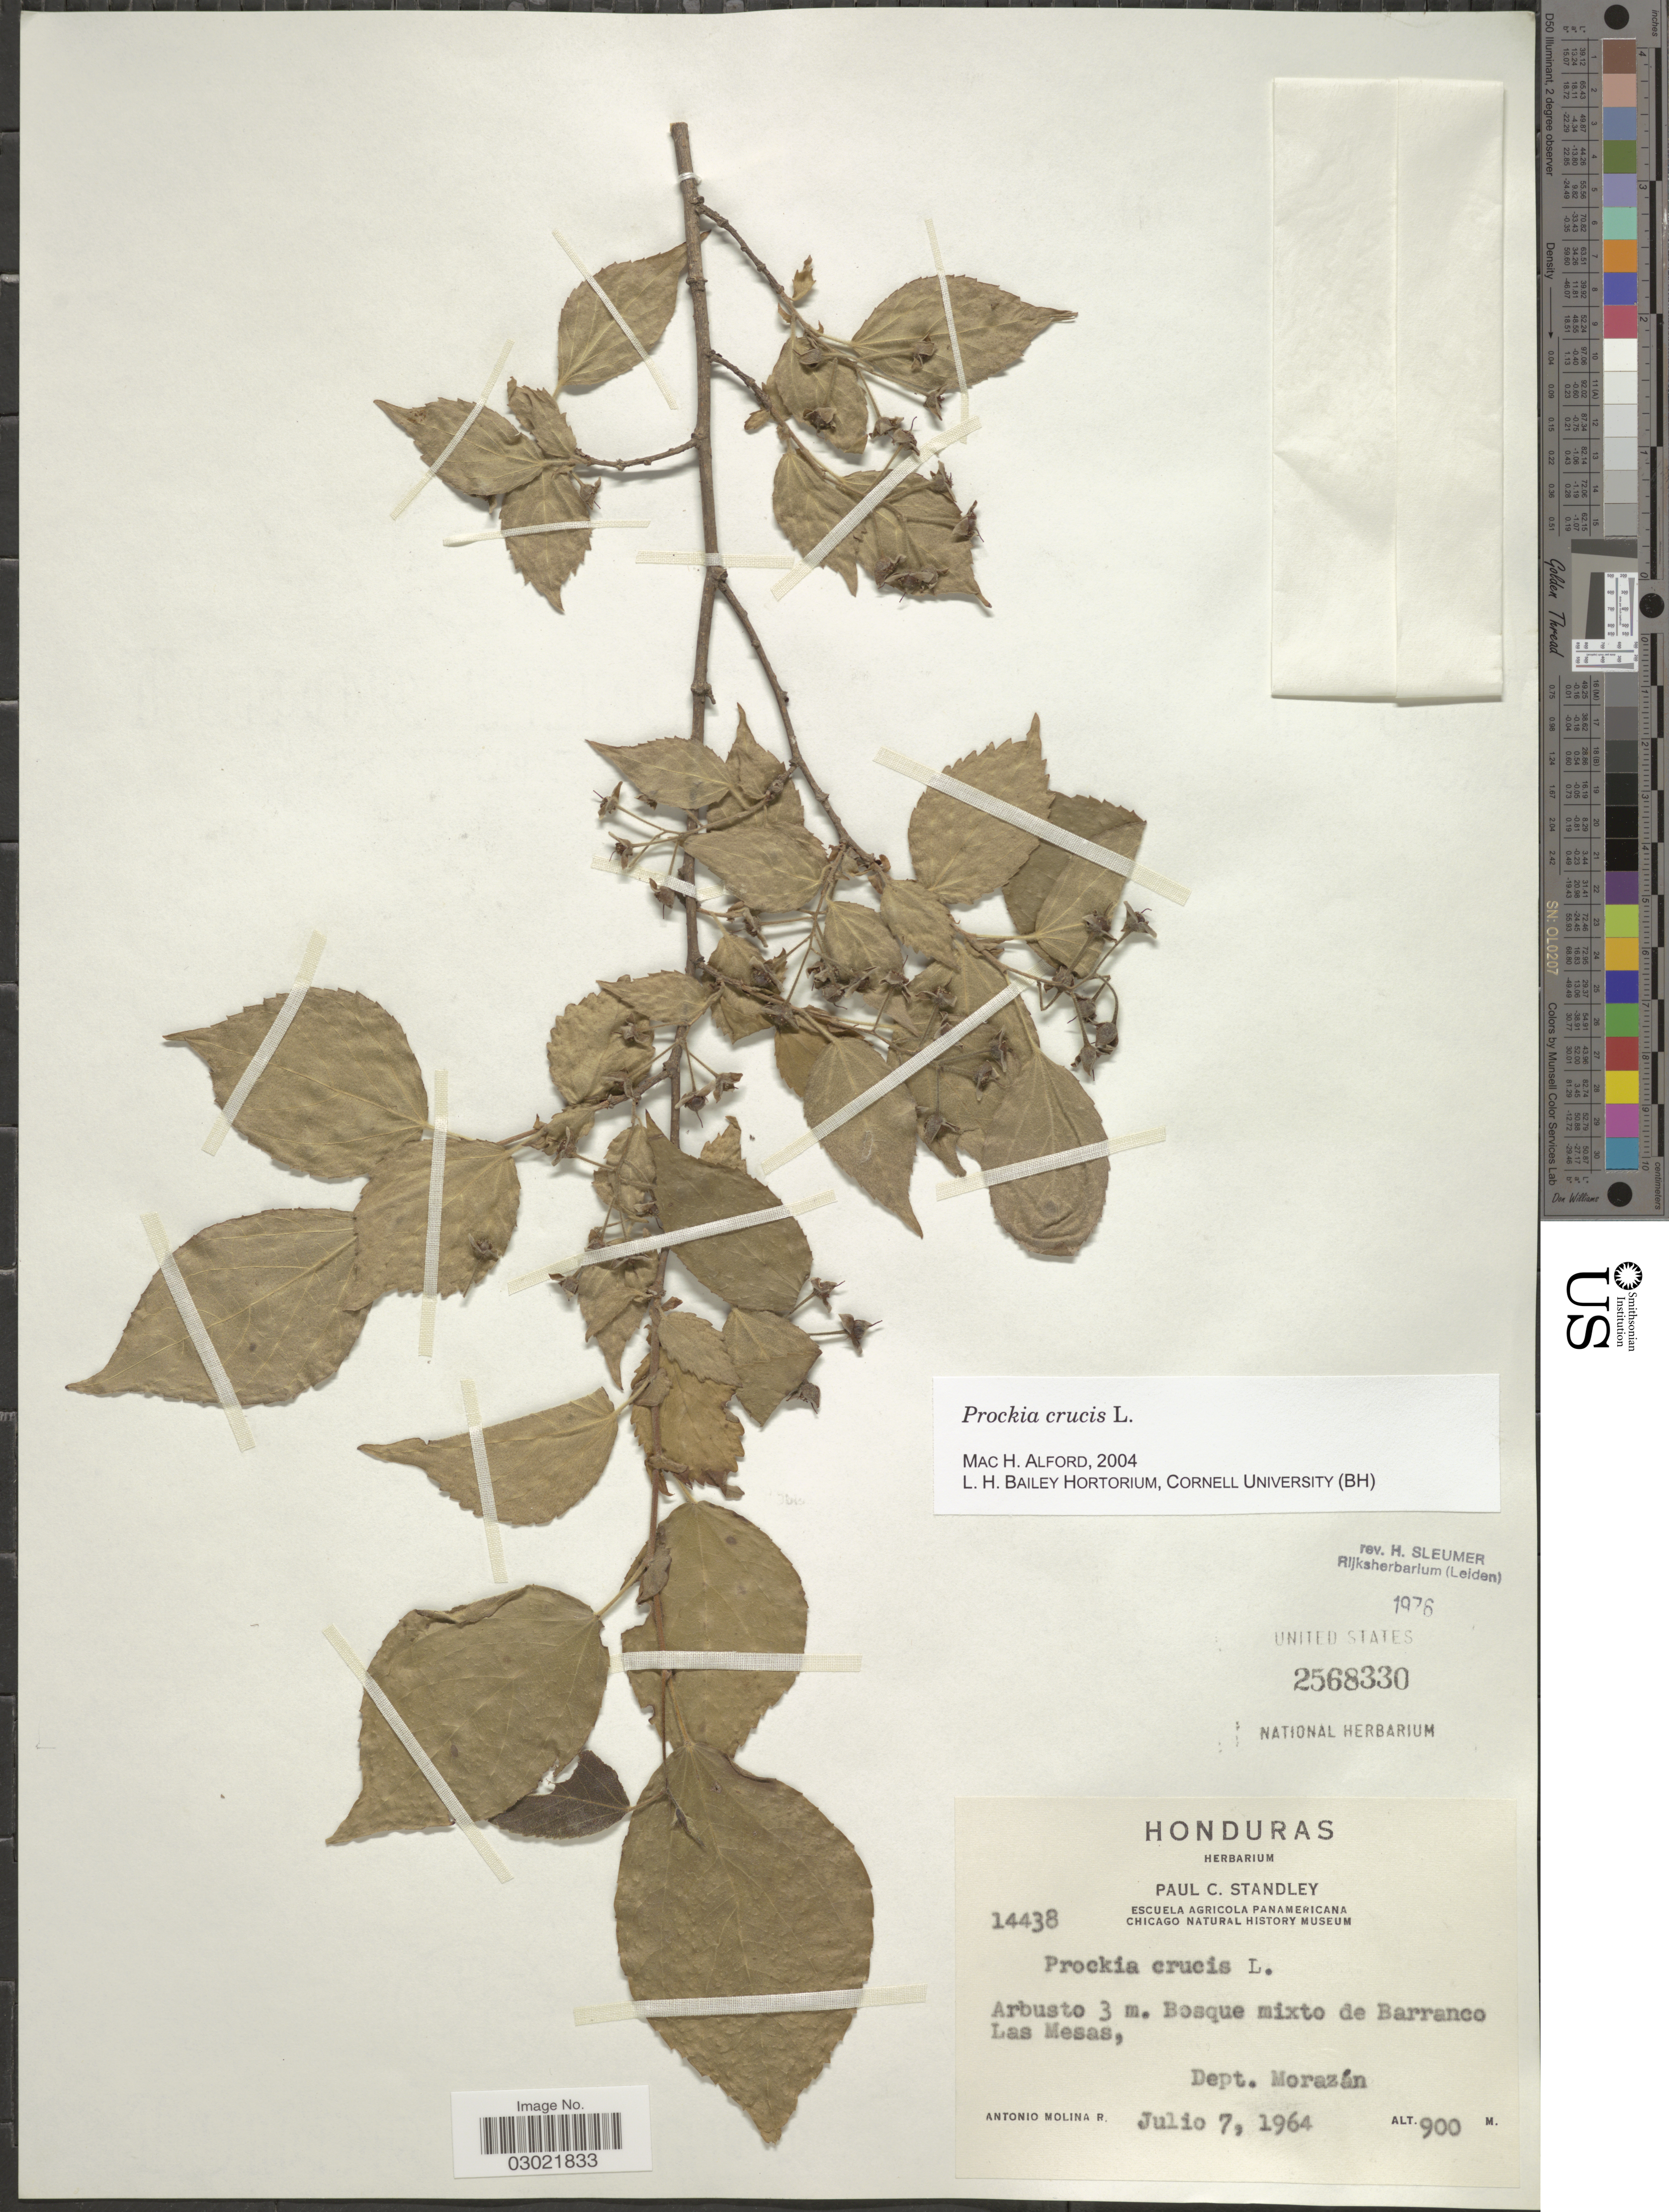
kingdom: Plantae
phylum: Tracheophyta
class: Magnoliopsida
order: Malpighiales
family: Salicaceae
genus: Prockia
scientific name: Prockia crucis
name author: P. Browne ex L.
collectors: A. Molina R.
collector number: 14438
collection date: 1964-07-07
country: Honduras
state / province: Fco. Morazán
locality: Bosque mixto de Barranco Las Mesas, Dept. Morazán.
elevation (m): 900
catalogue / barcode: US 2568330